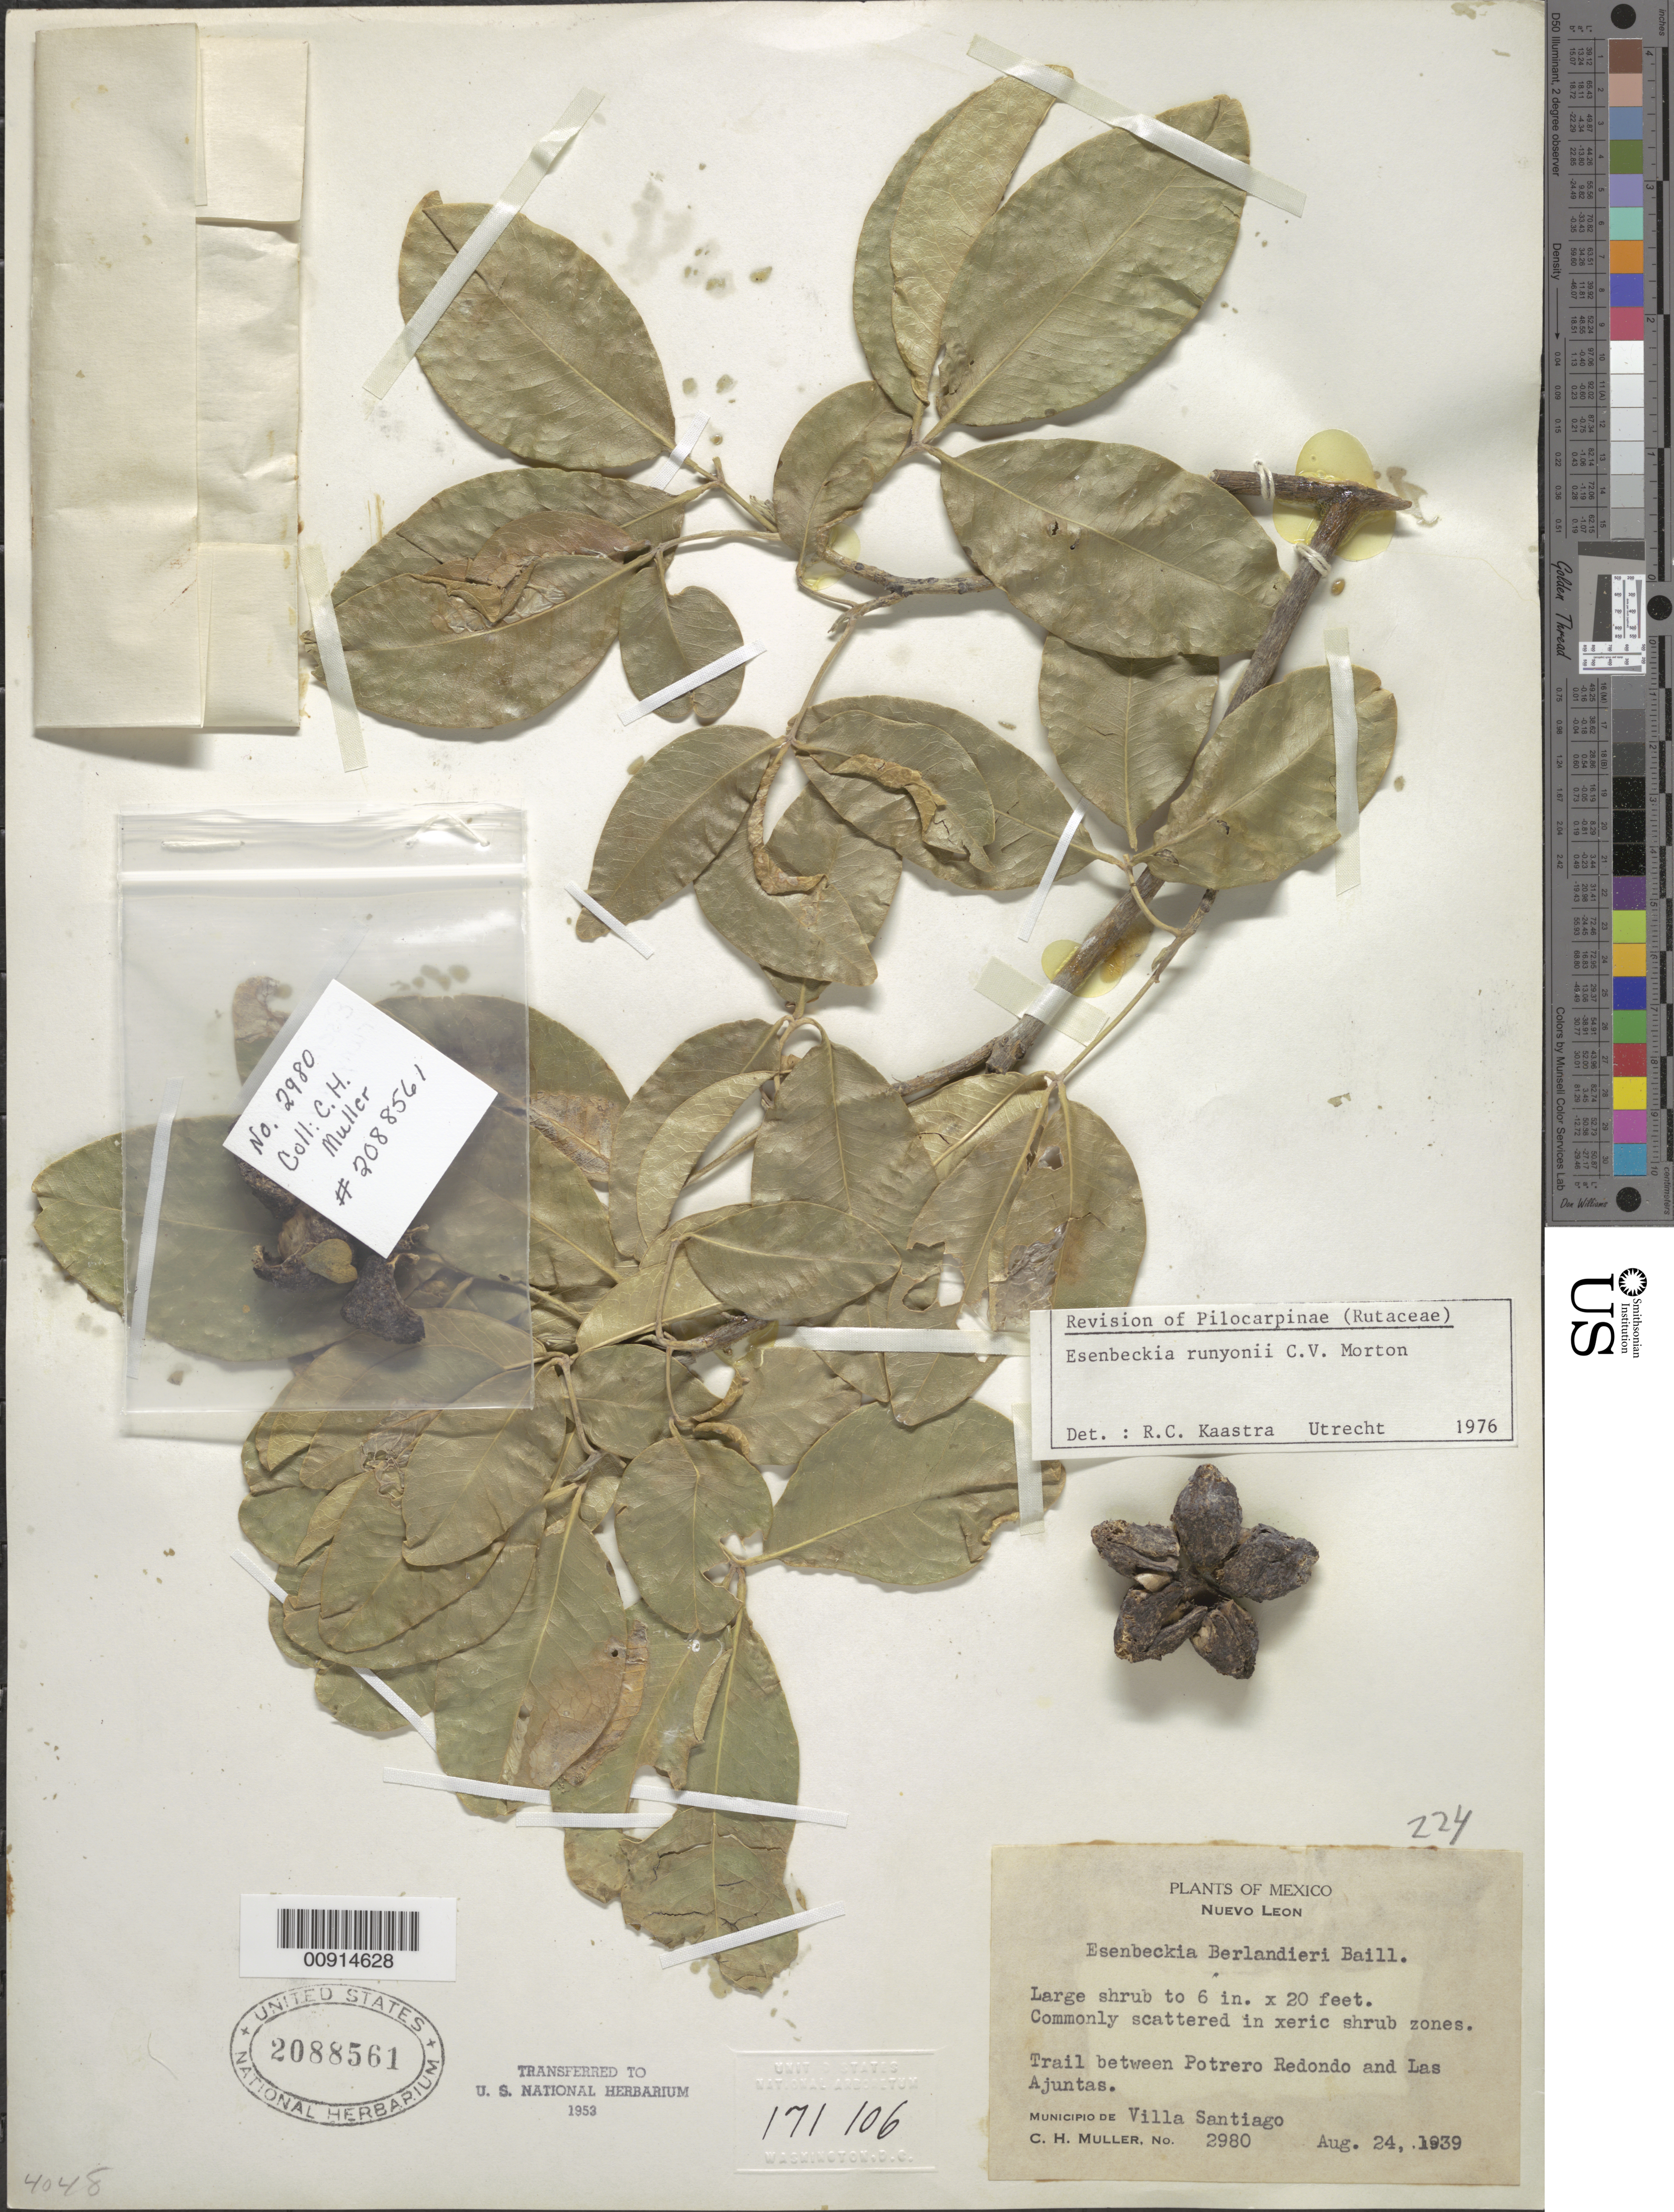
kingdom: Plantae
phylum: Tracheophyta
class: Magnoliopsida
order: Sapindales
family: Rutaceae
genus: Esenbeckia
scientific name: Esenbeckia runyonii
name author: C.V. Morton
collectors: C. H. Muller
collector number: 2980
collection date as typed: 24 Aug 1939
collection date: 1939-08-24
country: Mexico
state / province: Nuevo León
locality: Trail between Potrero Redondo and Las Ajuntas, Municipio de Villa Santiago, Nuevo León.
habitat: Commonly scattered in xeric shrub zones.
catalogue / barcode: US 2088561